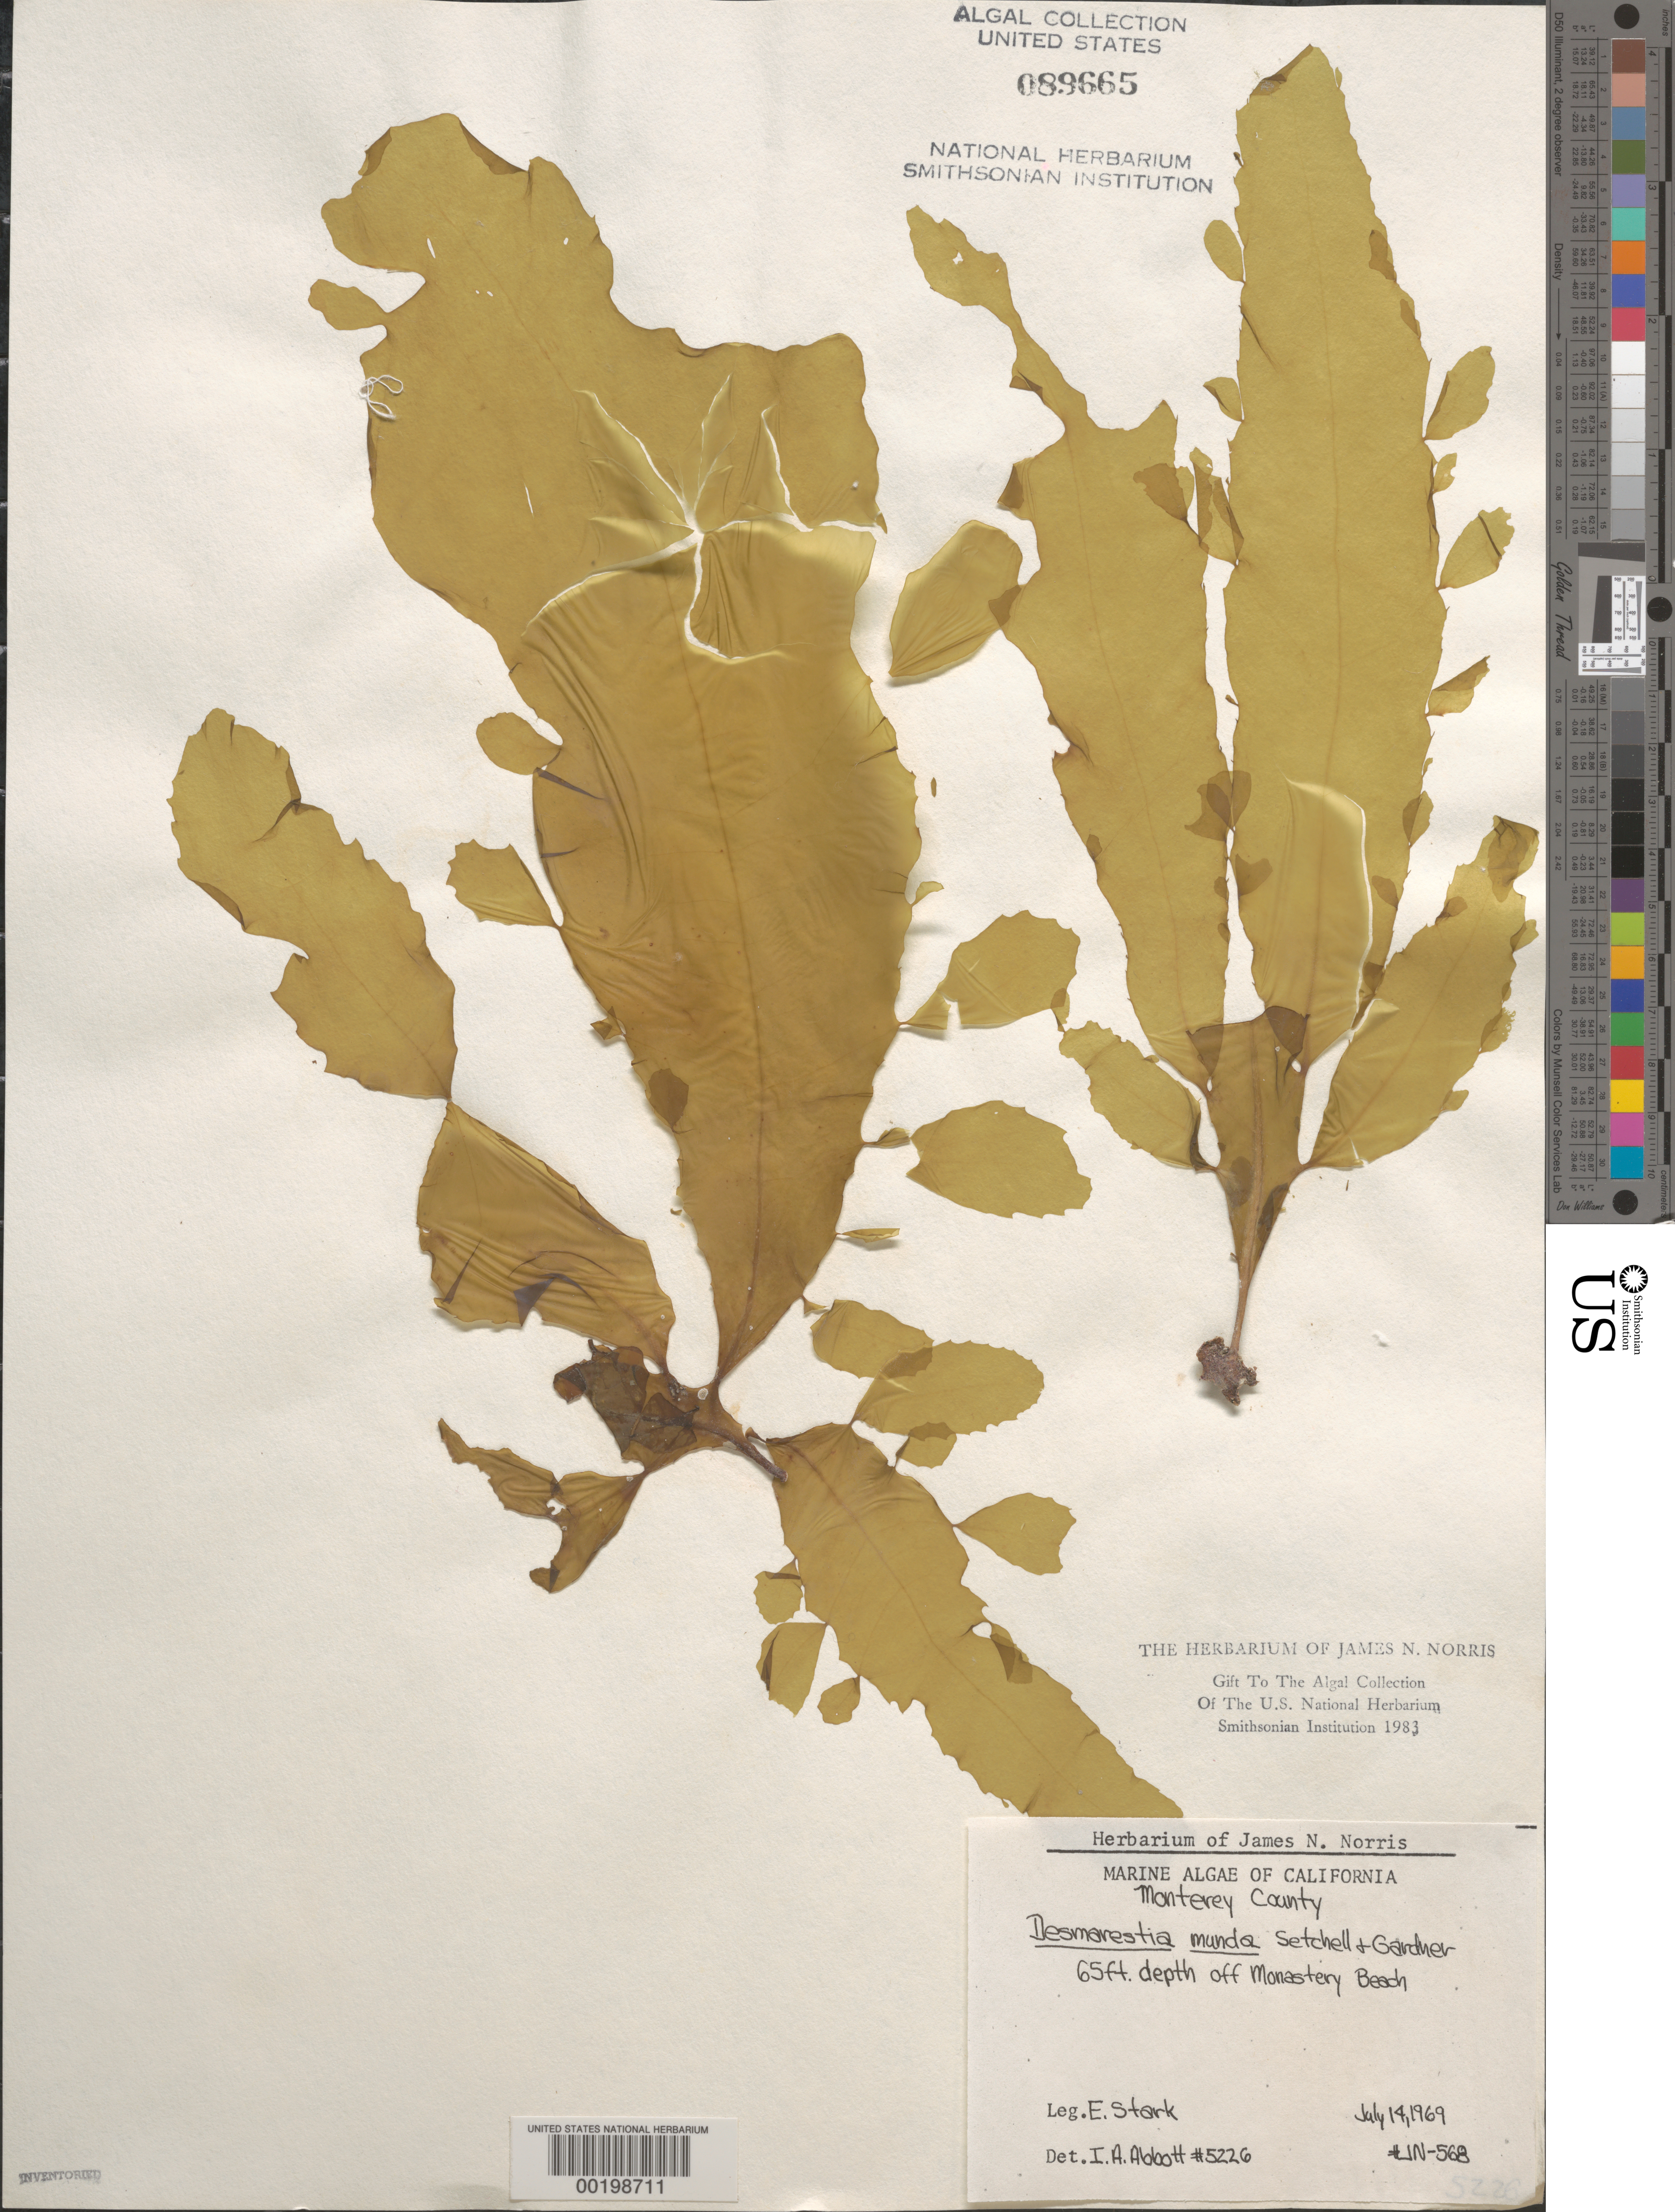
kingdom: Chromista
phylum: Ochrophyta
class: Phaeophyceae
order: Desmarestiales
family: Desmarestiaceae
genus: Desmarestia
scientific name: Desmarestia munda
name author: Setch. & N.L. Gardner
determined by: Abbott, Isabella A.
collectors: E. Stark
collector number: JN-568 & IAA 5226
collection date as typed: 14 Jul 1969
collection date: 1969-07-14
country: United States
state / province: California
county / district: Monterey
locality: Off Monastery Beach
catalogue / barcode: US 89665